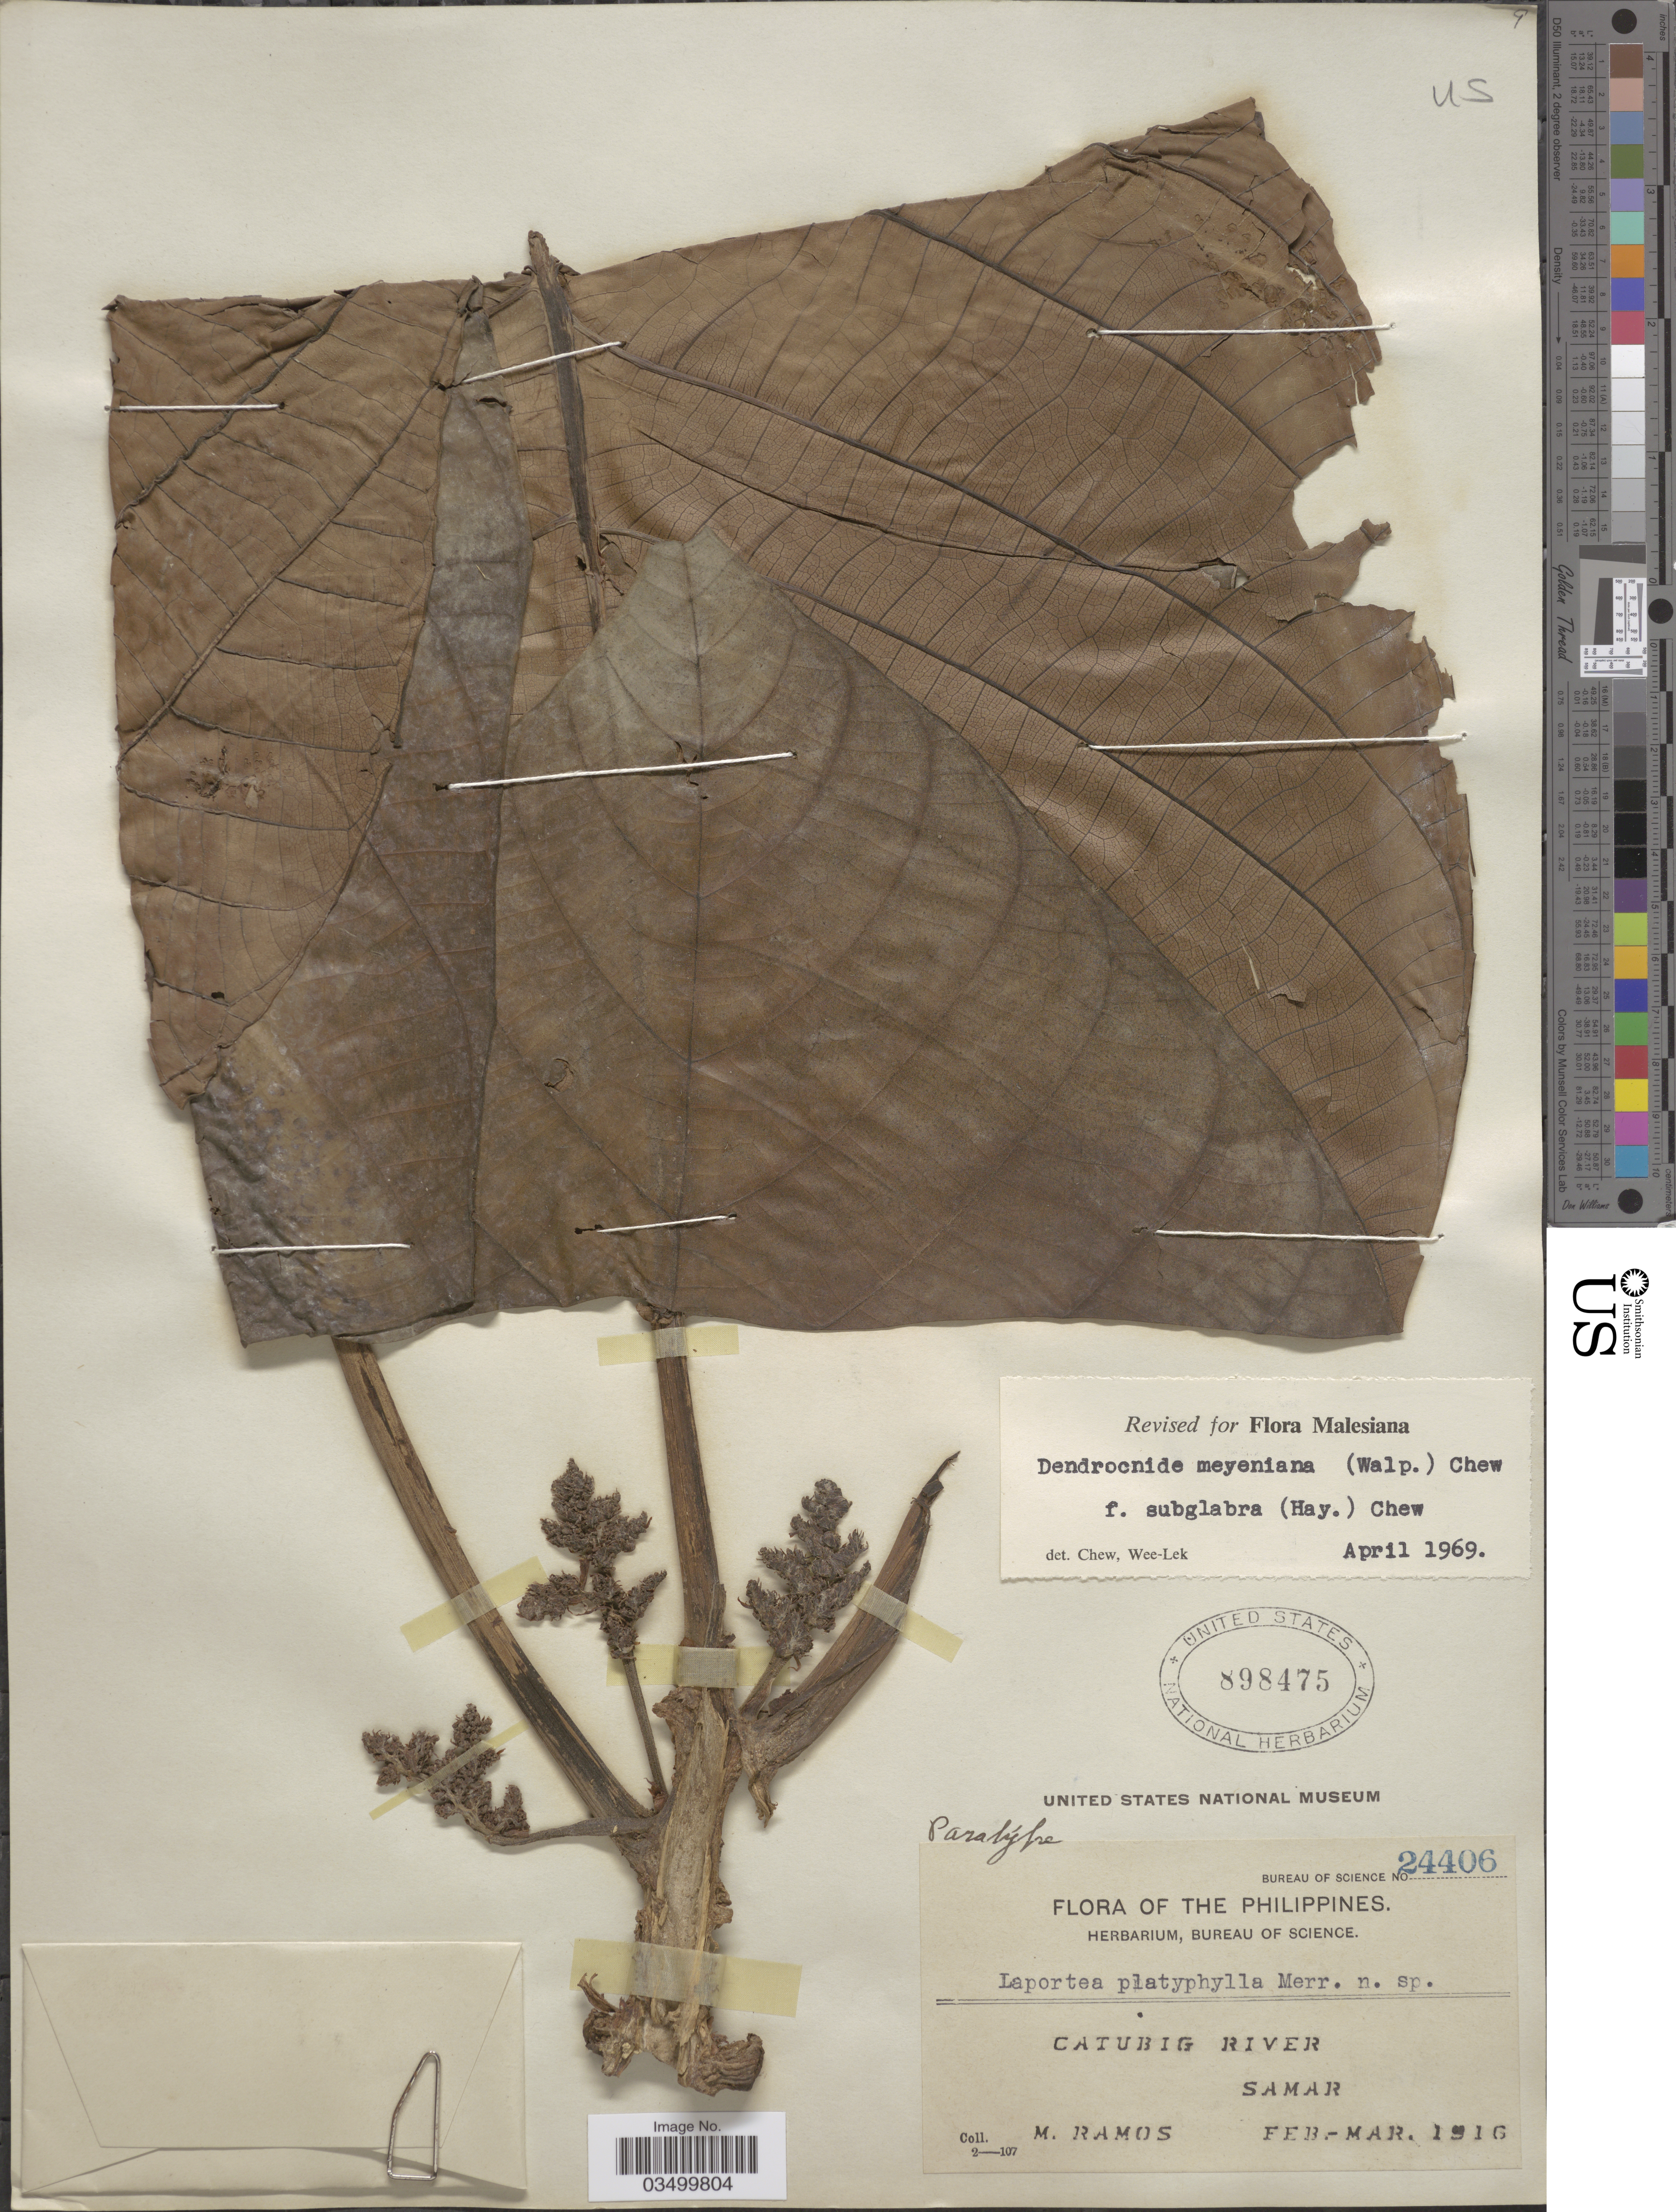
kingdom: Plantae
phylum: Tracheophyta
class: Magnoliopsida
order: Rosales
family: Urticaceae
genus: Dendrocnide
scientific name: Dendrocnide meyeniana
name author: (Walp.) Chew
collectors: M. Ramos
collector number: Bureau of Science 24406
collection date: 1916-02/1916-03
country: Philippines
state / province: Eastern Visayas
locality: The Philippines. Catubig River. Samar.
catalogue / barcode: US 898475